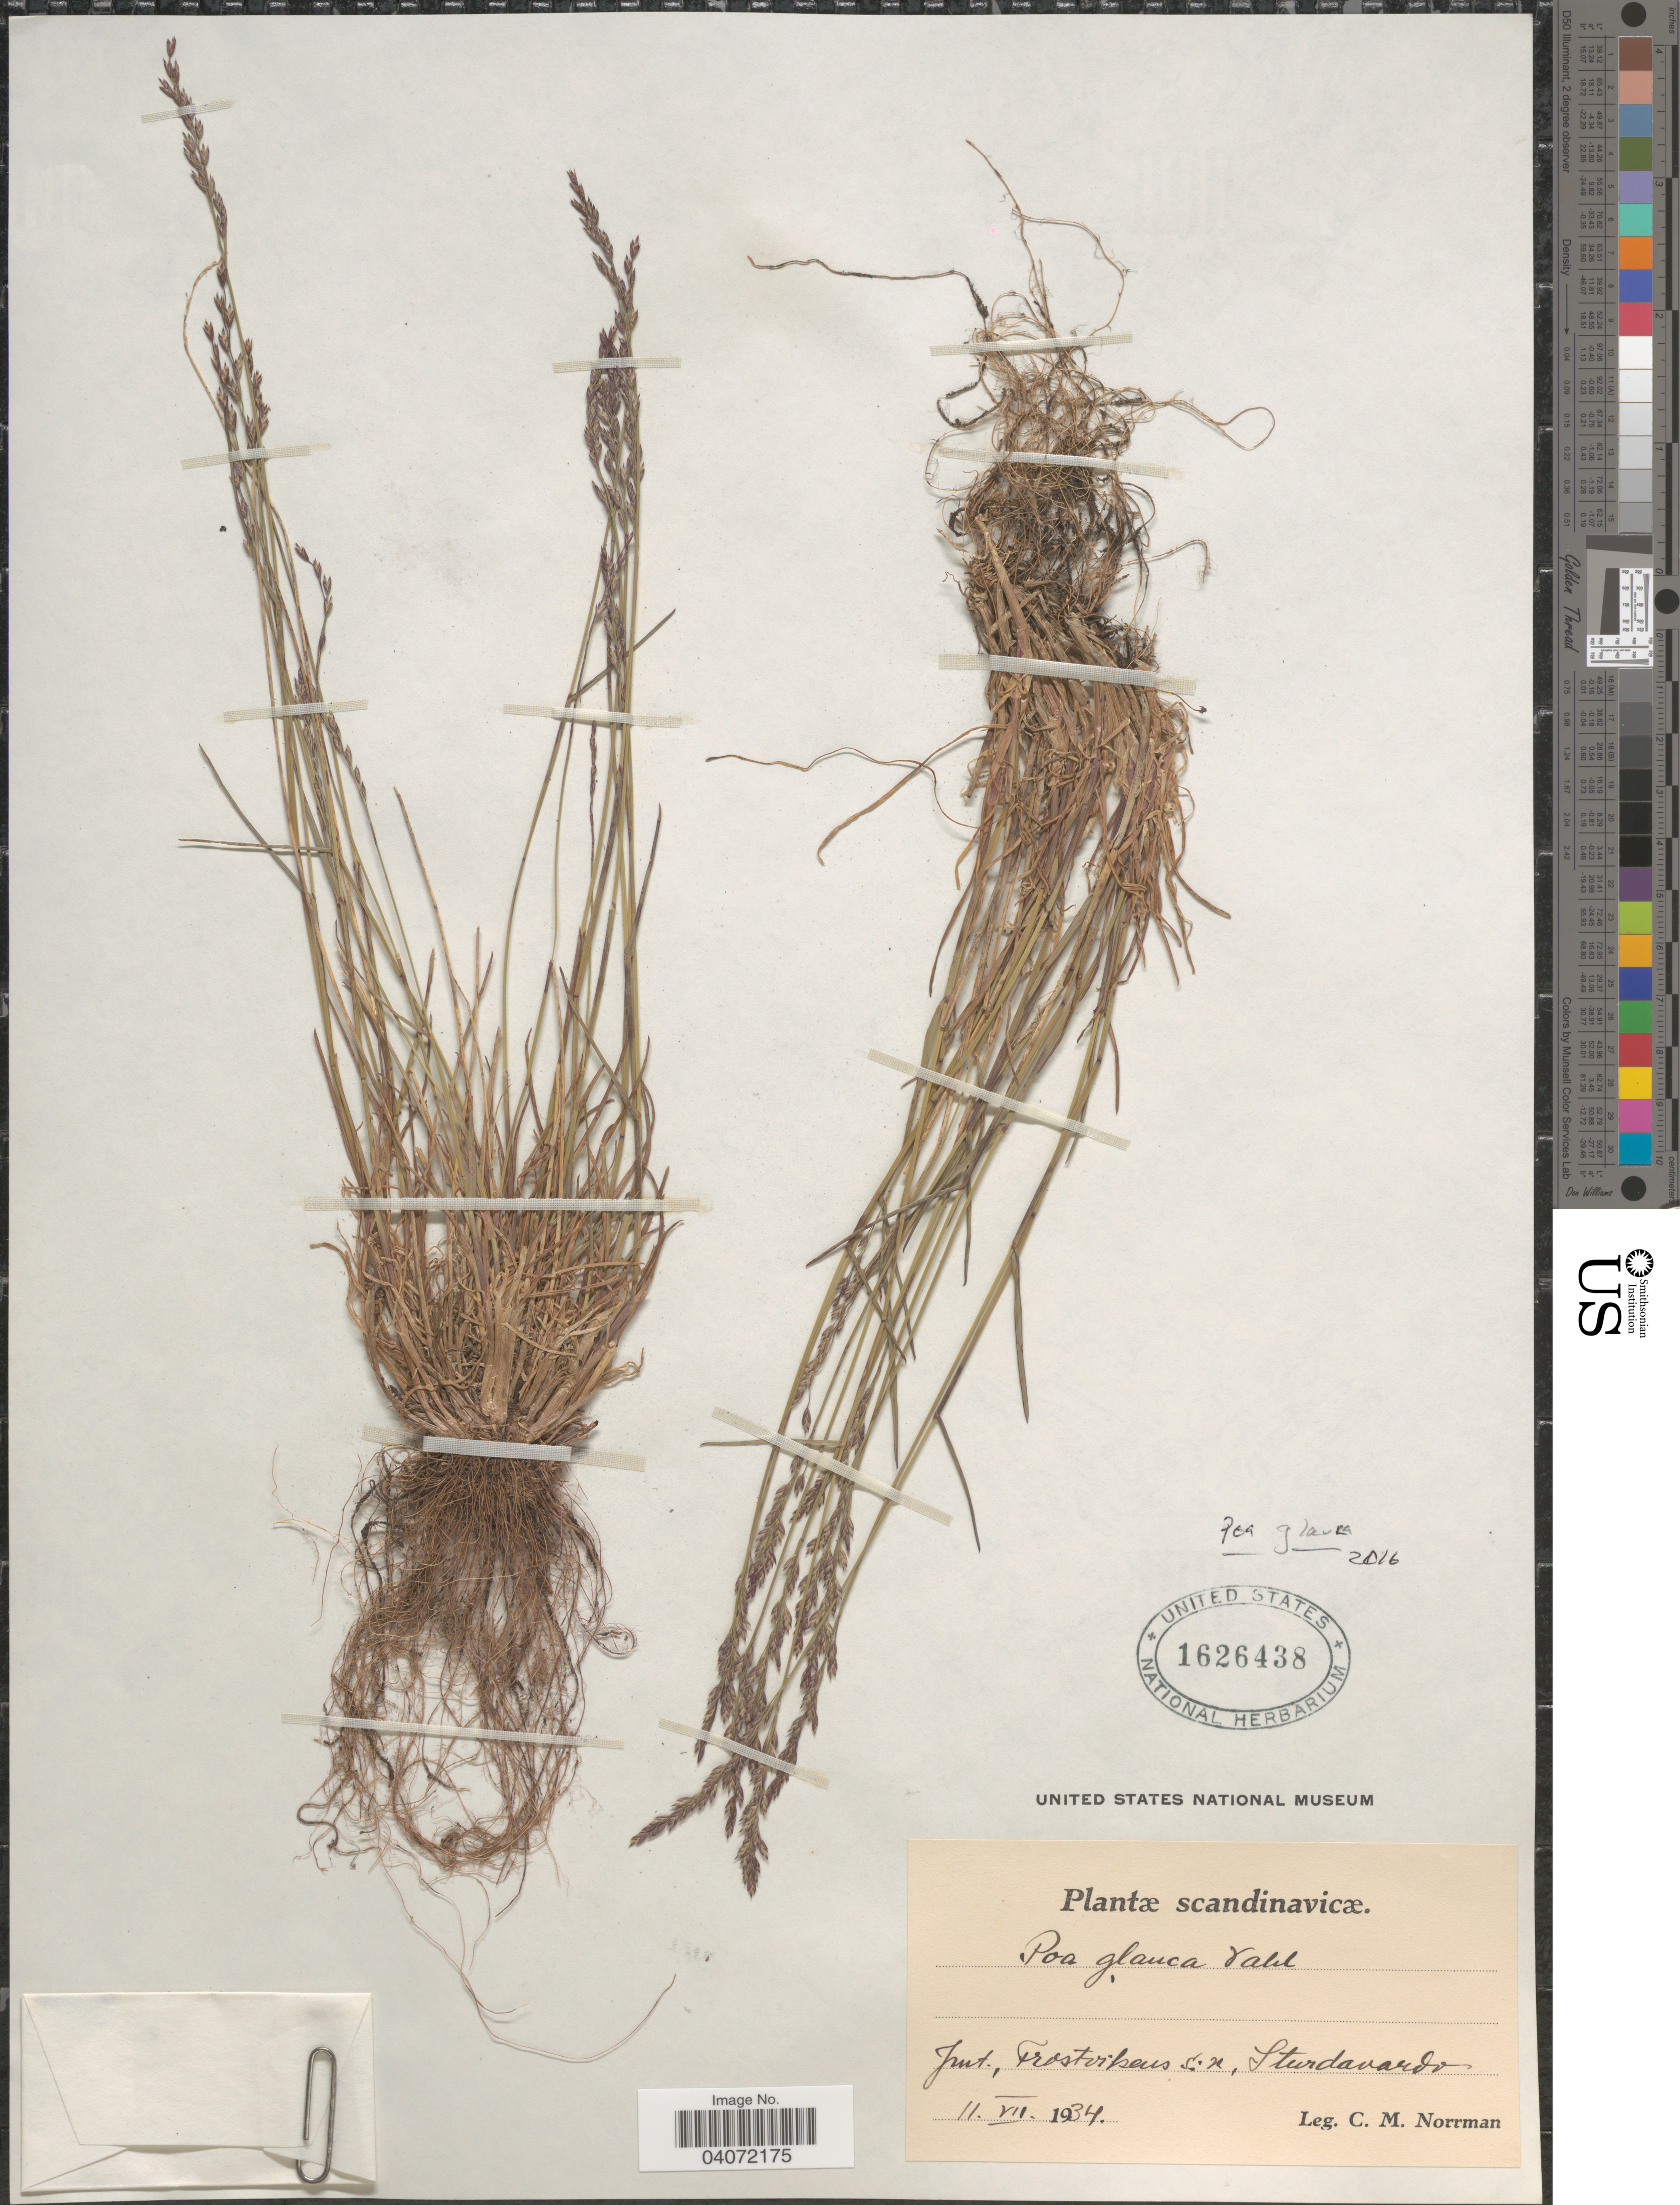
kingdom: Plantae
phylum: Tracheophyta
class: Liliopsida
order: Poales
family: Poaceae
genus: Poa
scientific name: Poa glauca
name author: Vahl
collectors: C. Norrman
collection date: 1934-07-11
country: Sweden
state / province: Jämtland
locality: Scandinavicæ. Jmt. Frostviken s:n, Sturdavardo.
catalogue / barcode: US 1626438